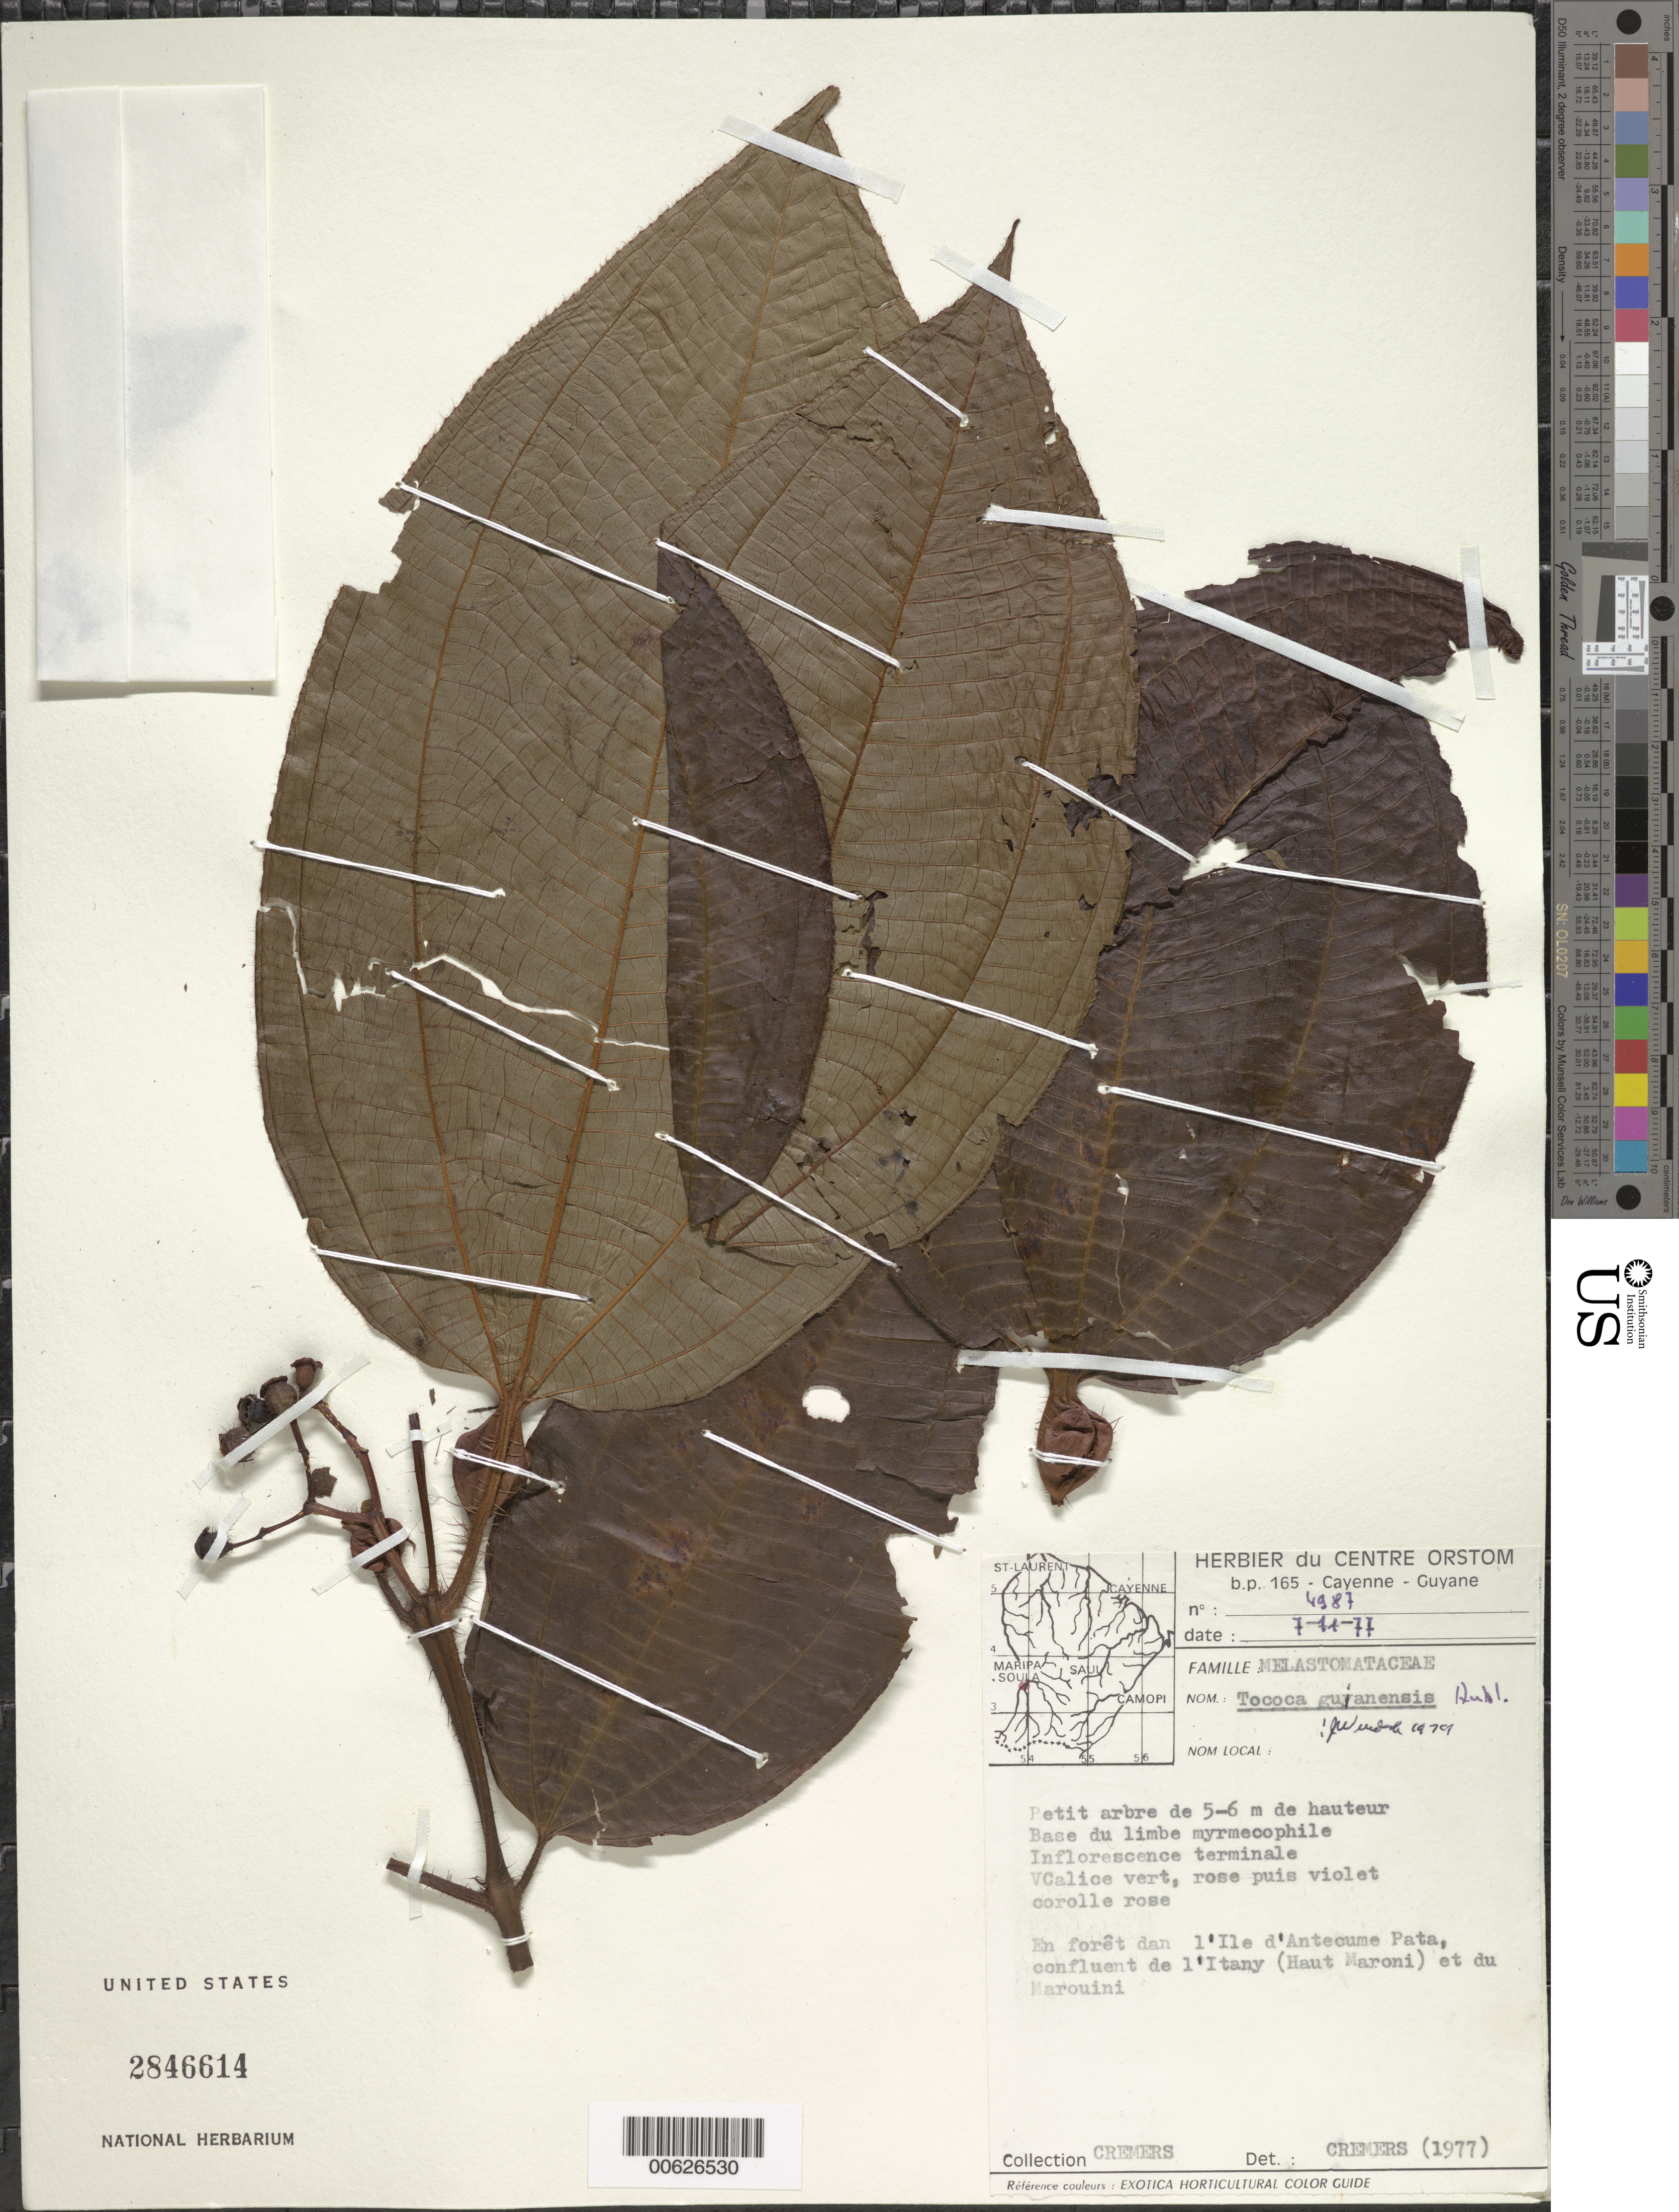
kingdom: Plantae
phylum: Tracheophyta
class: Magnoliopsida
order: Myrtales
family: Melastomataceae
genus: Tococa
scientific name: Tococa guianensis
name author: Aubl.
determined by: Wurdack, John J., (US), US (UNITED STATES)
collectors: G. Cremers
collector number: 4987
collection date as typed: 7-Nov-77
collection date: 1977-11-07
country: French Guiana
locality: Ile d'Antécume Pata, confl. de l'Itany (Haut Maroni) et du Marouini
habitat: Foret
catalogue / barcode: US 2846614